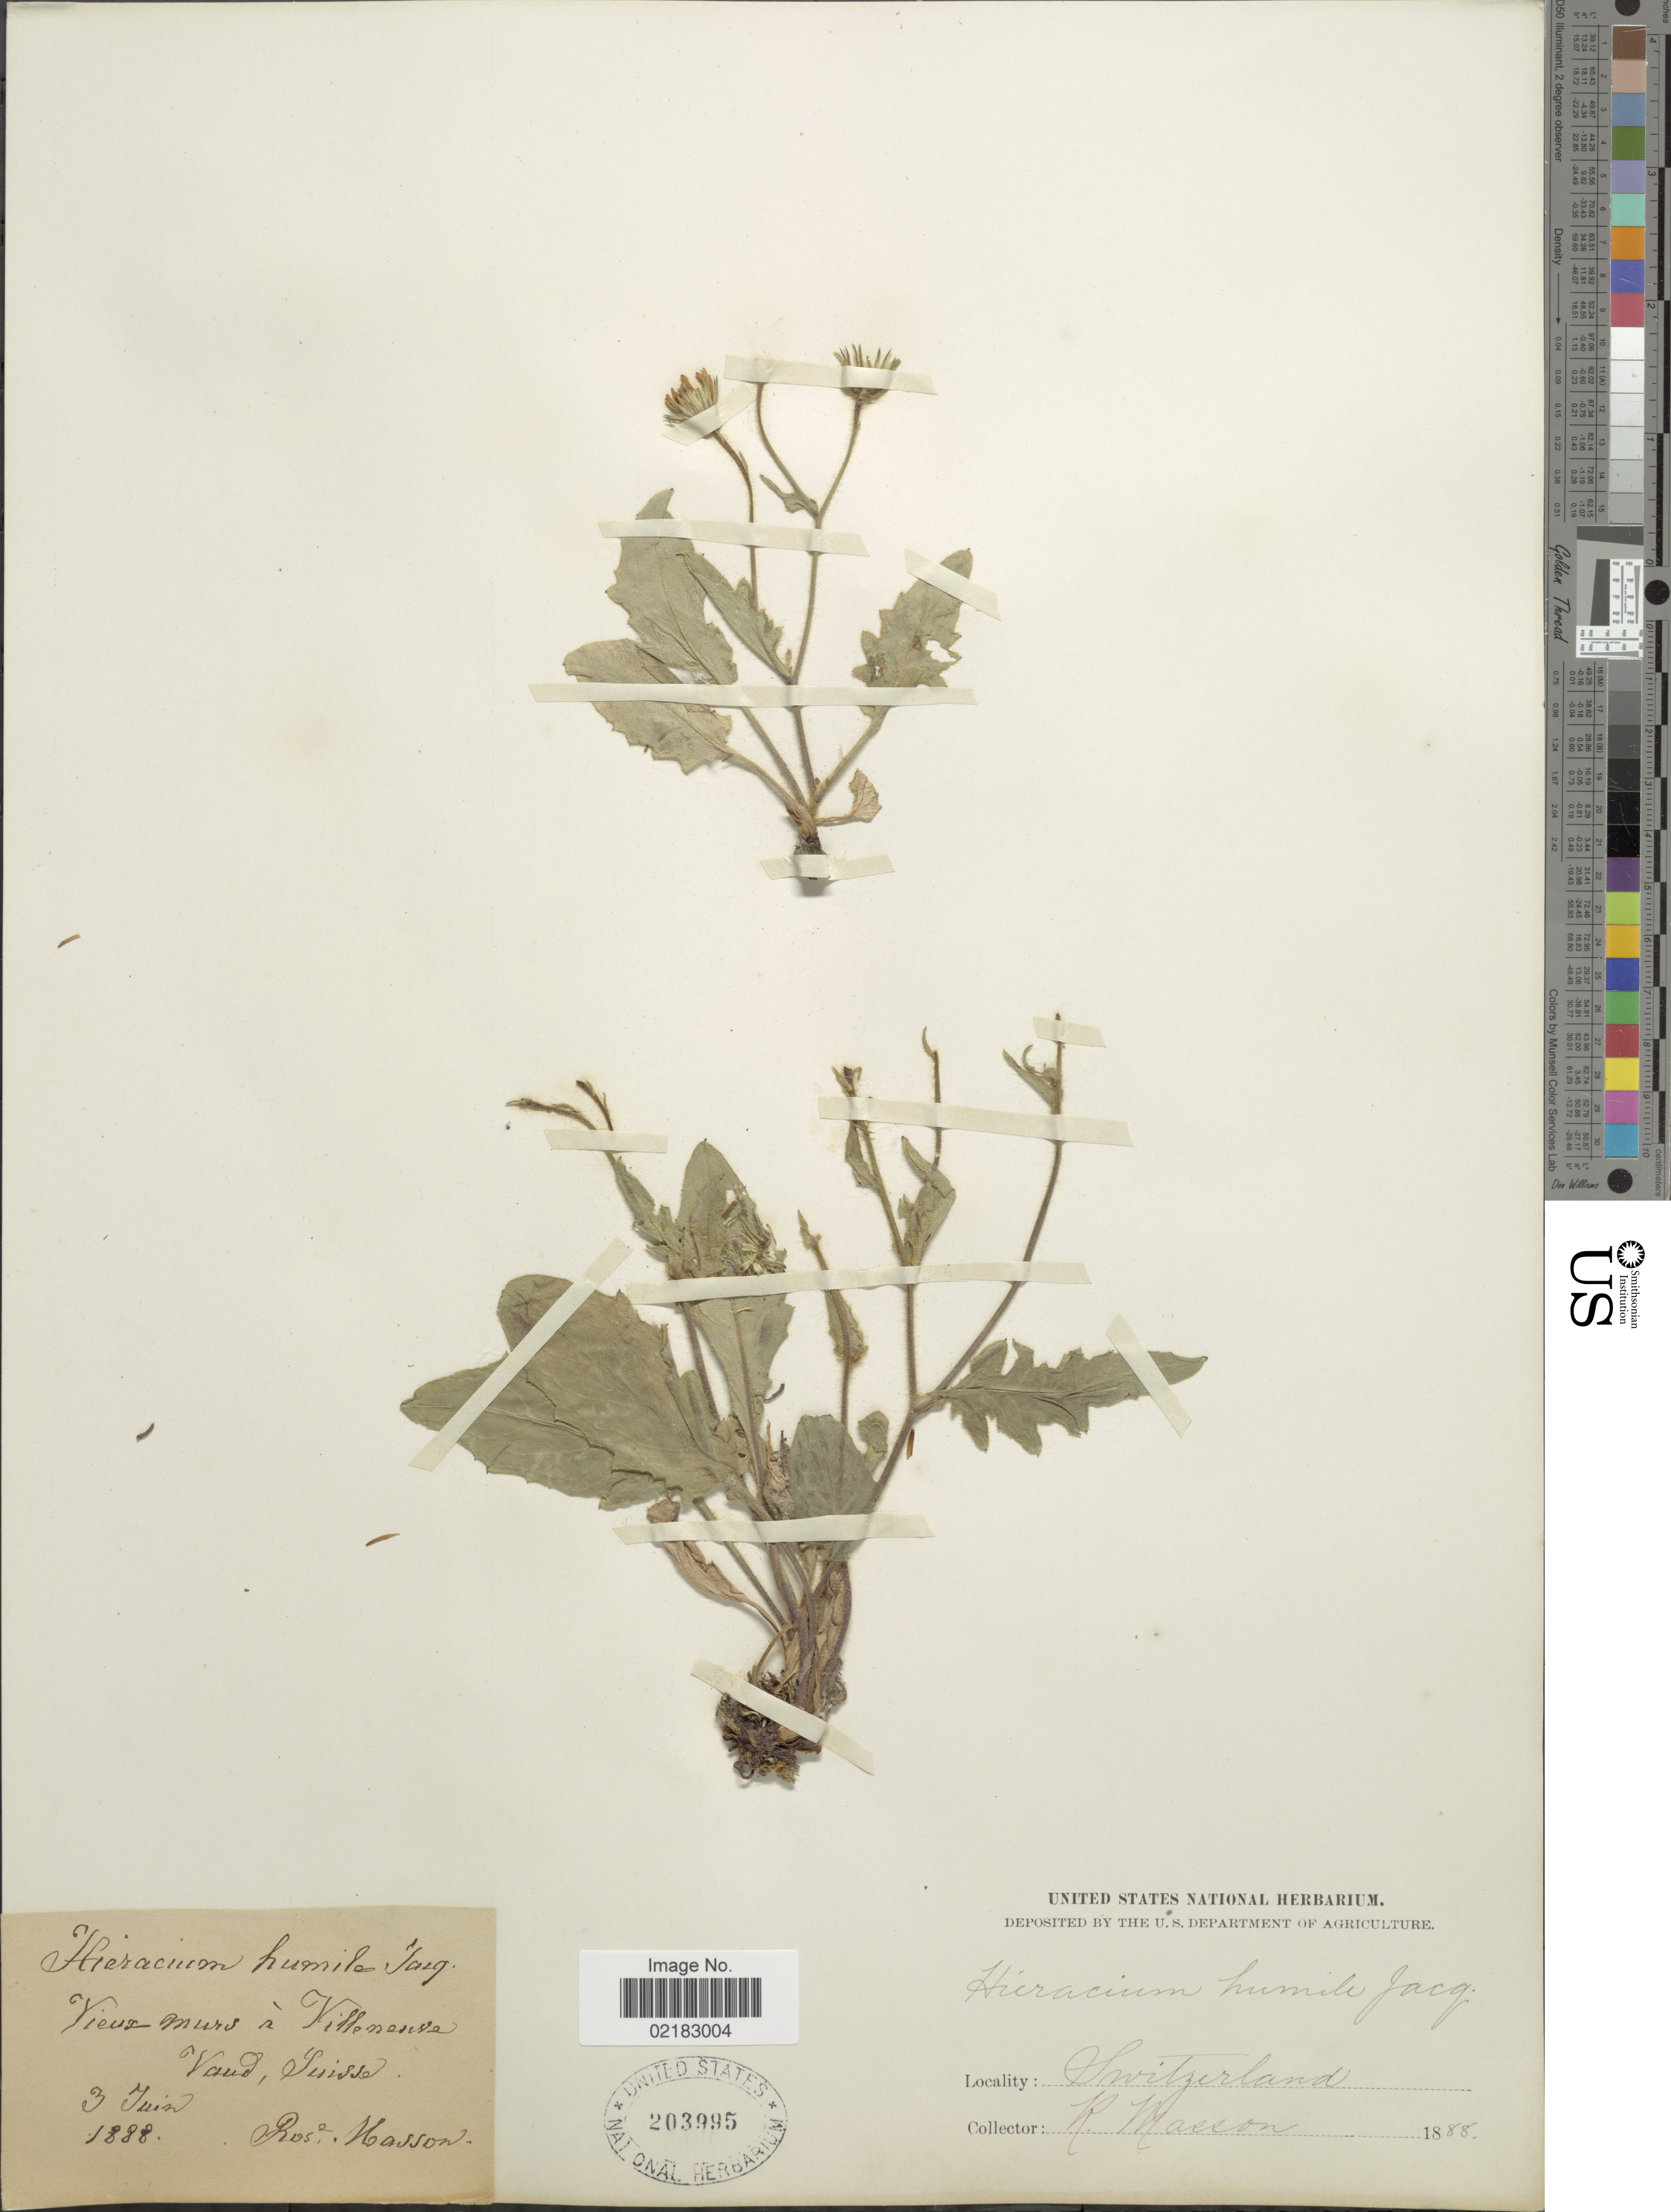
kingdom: Plantae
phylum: Tracheophyta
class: Magnoliopsida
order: Asterales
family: Asteraceae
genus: Hieracium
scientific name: Hieracium humile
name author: Jacq.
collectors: R. Masson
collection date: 1888-06-03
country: Switzerland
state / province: Vaud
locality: Vieux murs in Villeneuse Vaud, Suisse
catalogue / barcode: US 203995